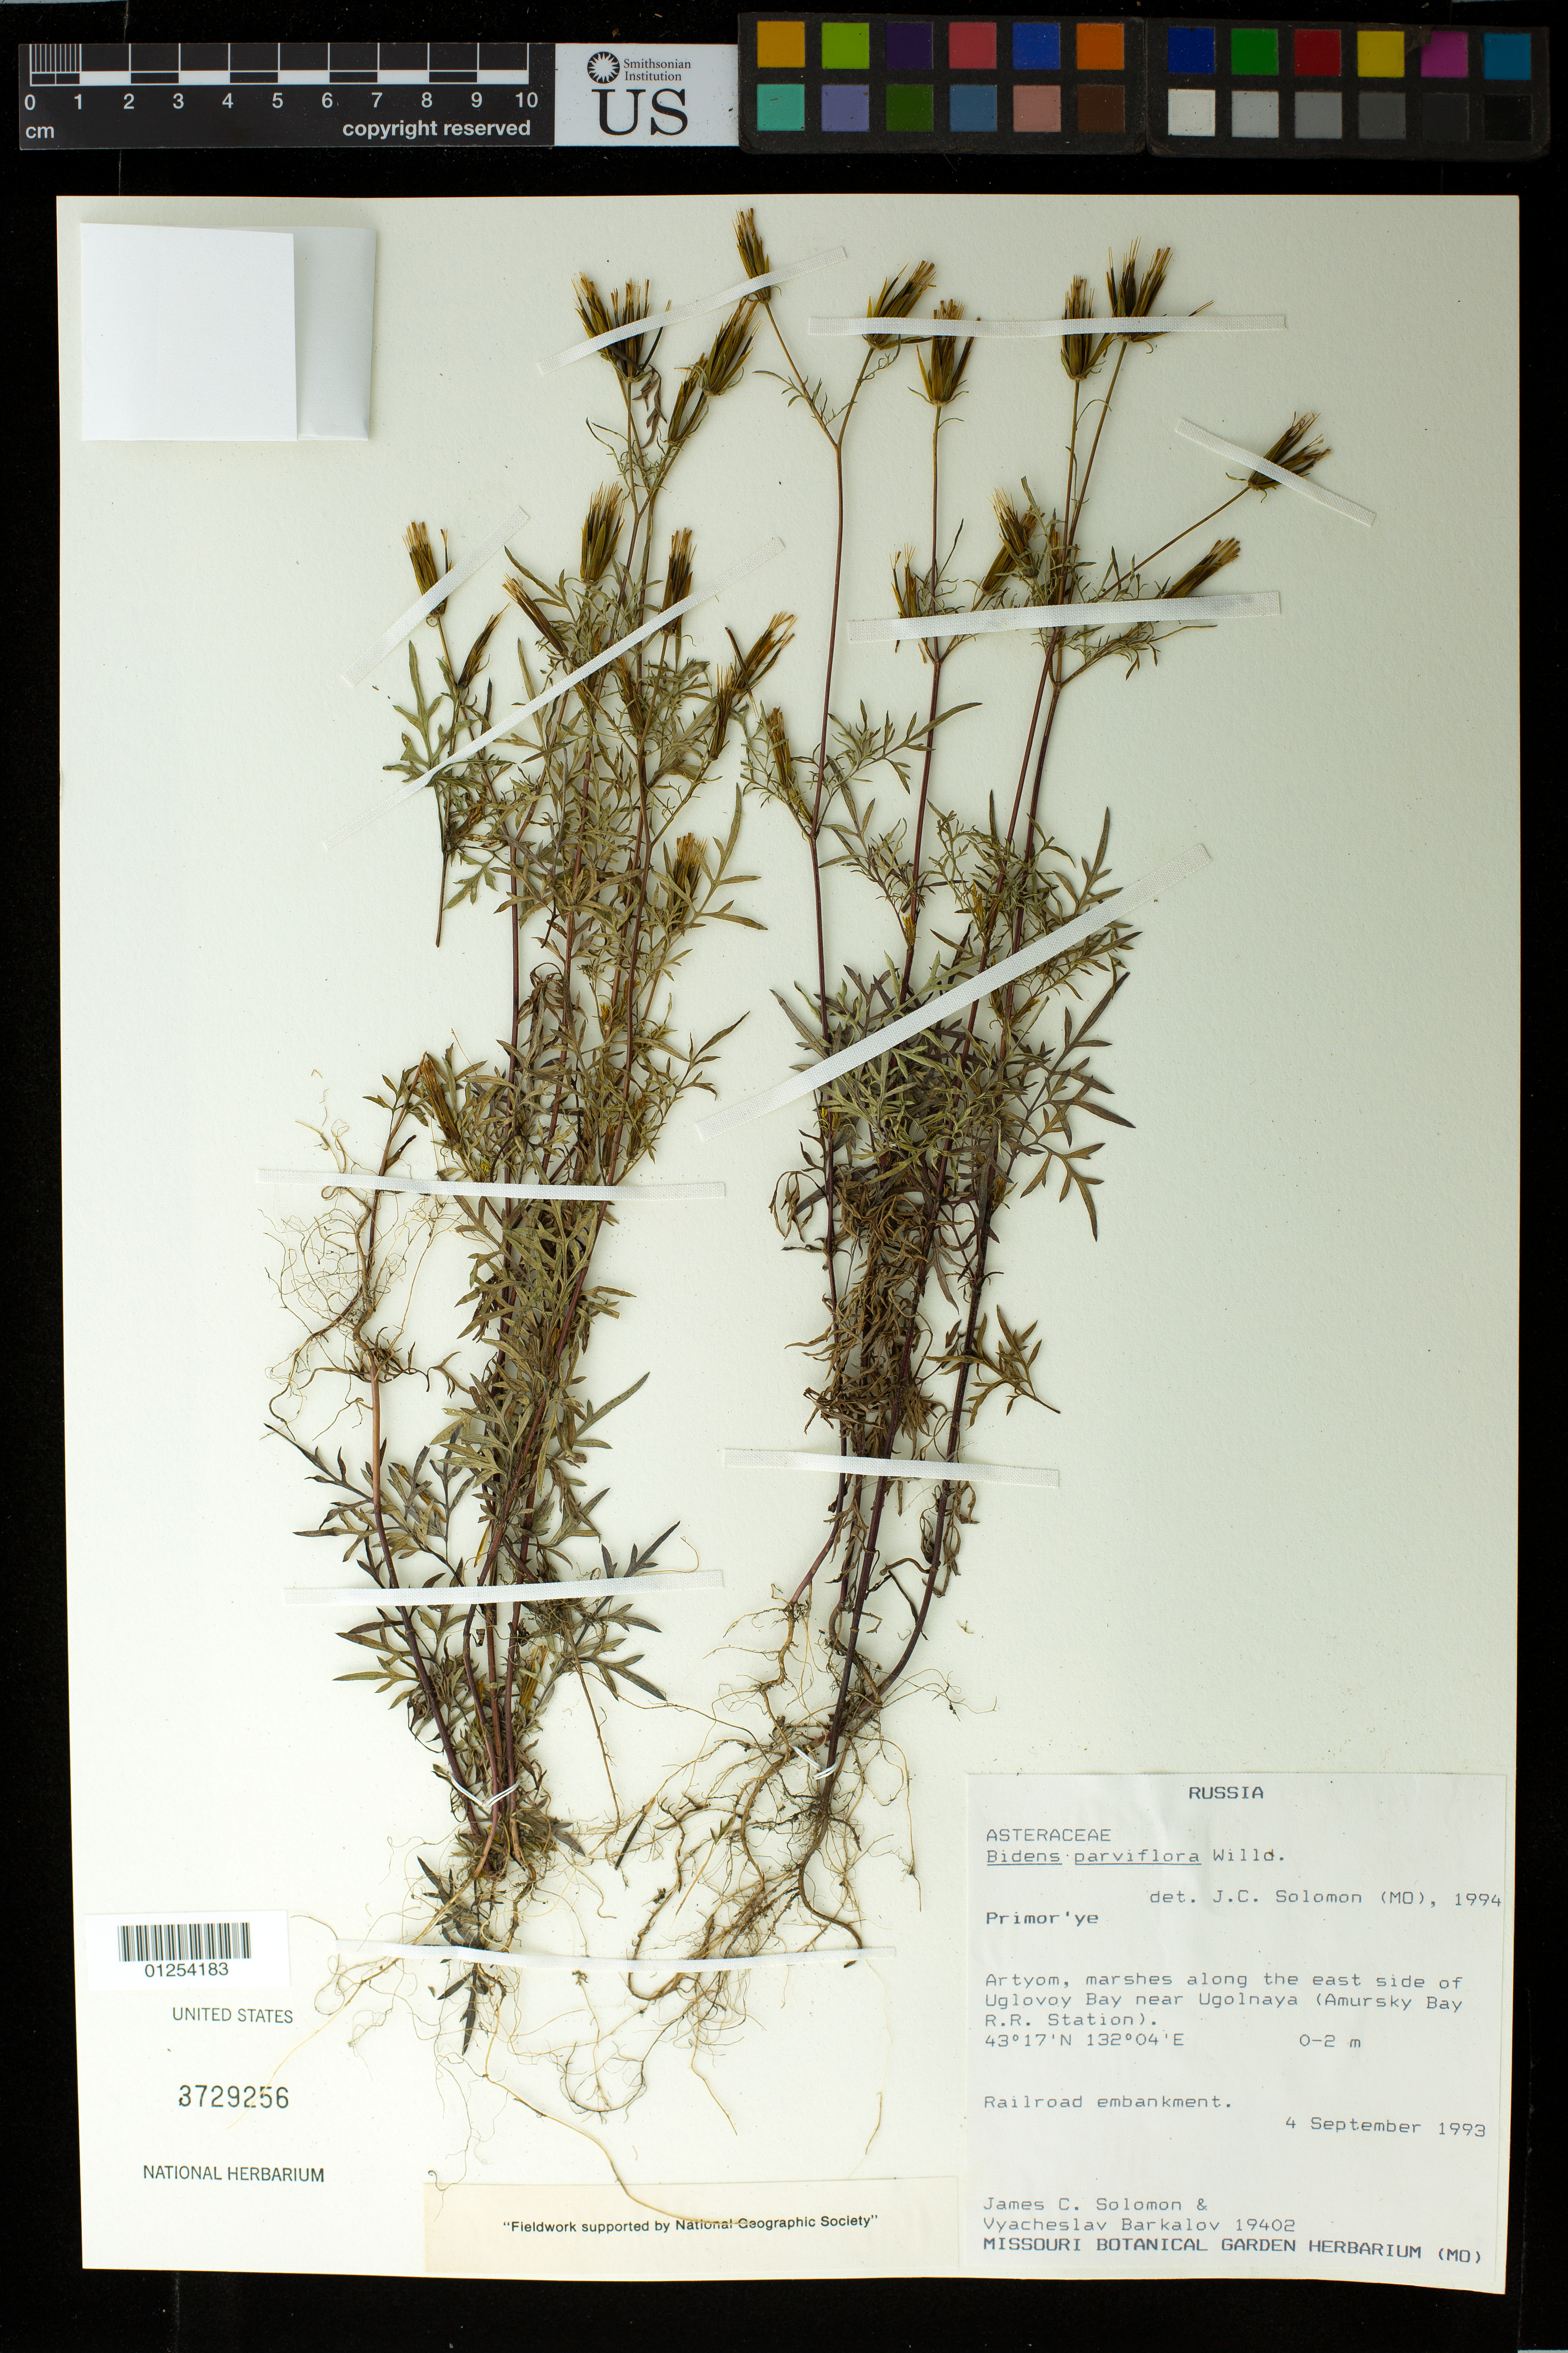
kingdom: Plantae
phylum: Tracheophyta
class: Magnoliopsida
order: Asterales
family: Asteraceae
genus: Bidens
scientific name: Bidens parviflora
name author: Willd.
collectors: J. C. Solomon & V. Barkalov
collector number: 19402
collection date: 1993-09-04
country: Russian Federation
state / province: Primorsky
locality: Artyom, marshes along the east side of Uglovoy Bay near Ugolnaya (Amursky Bay RR Station).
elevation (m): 0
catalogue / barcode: US 3729256